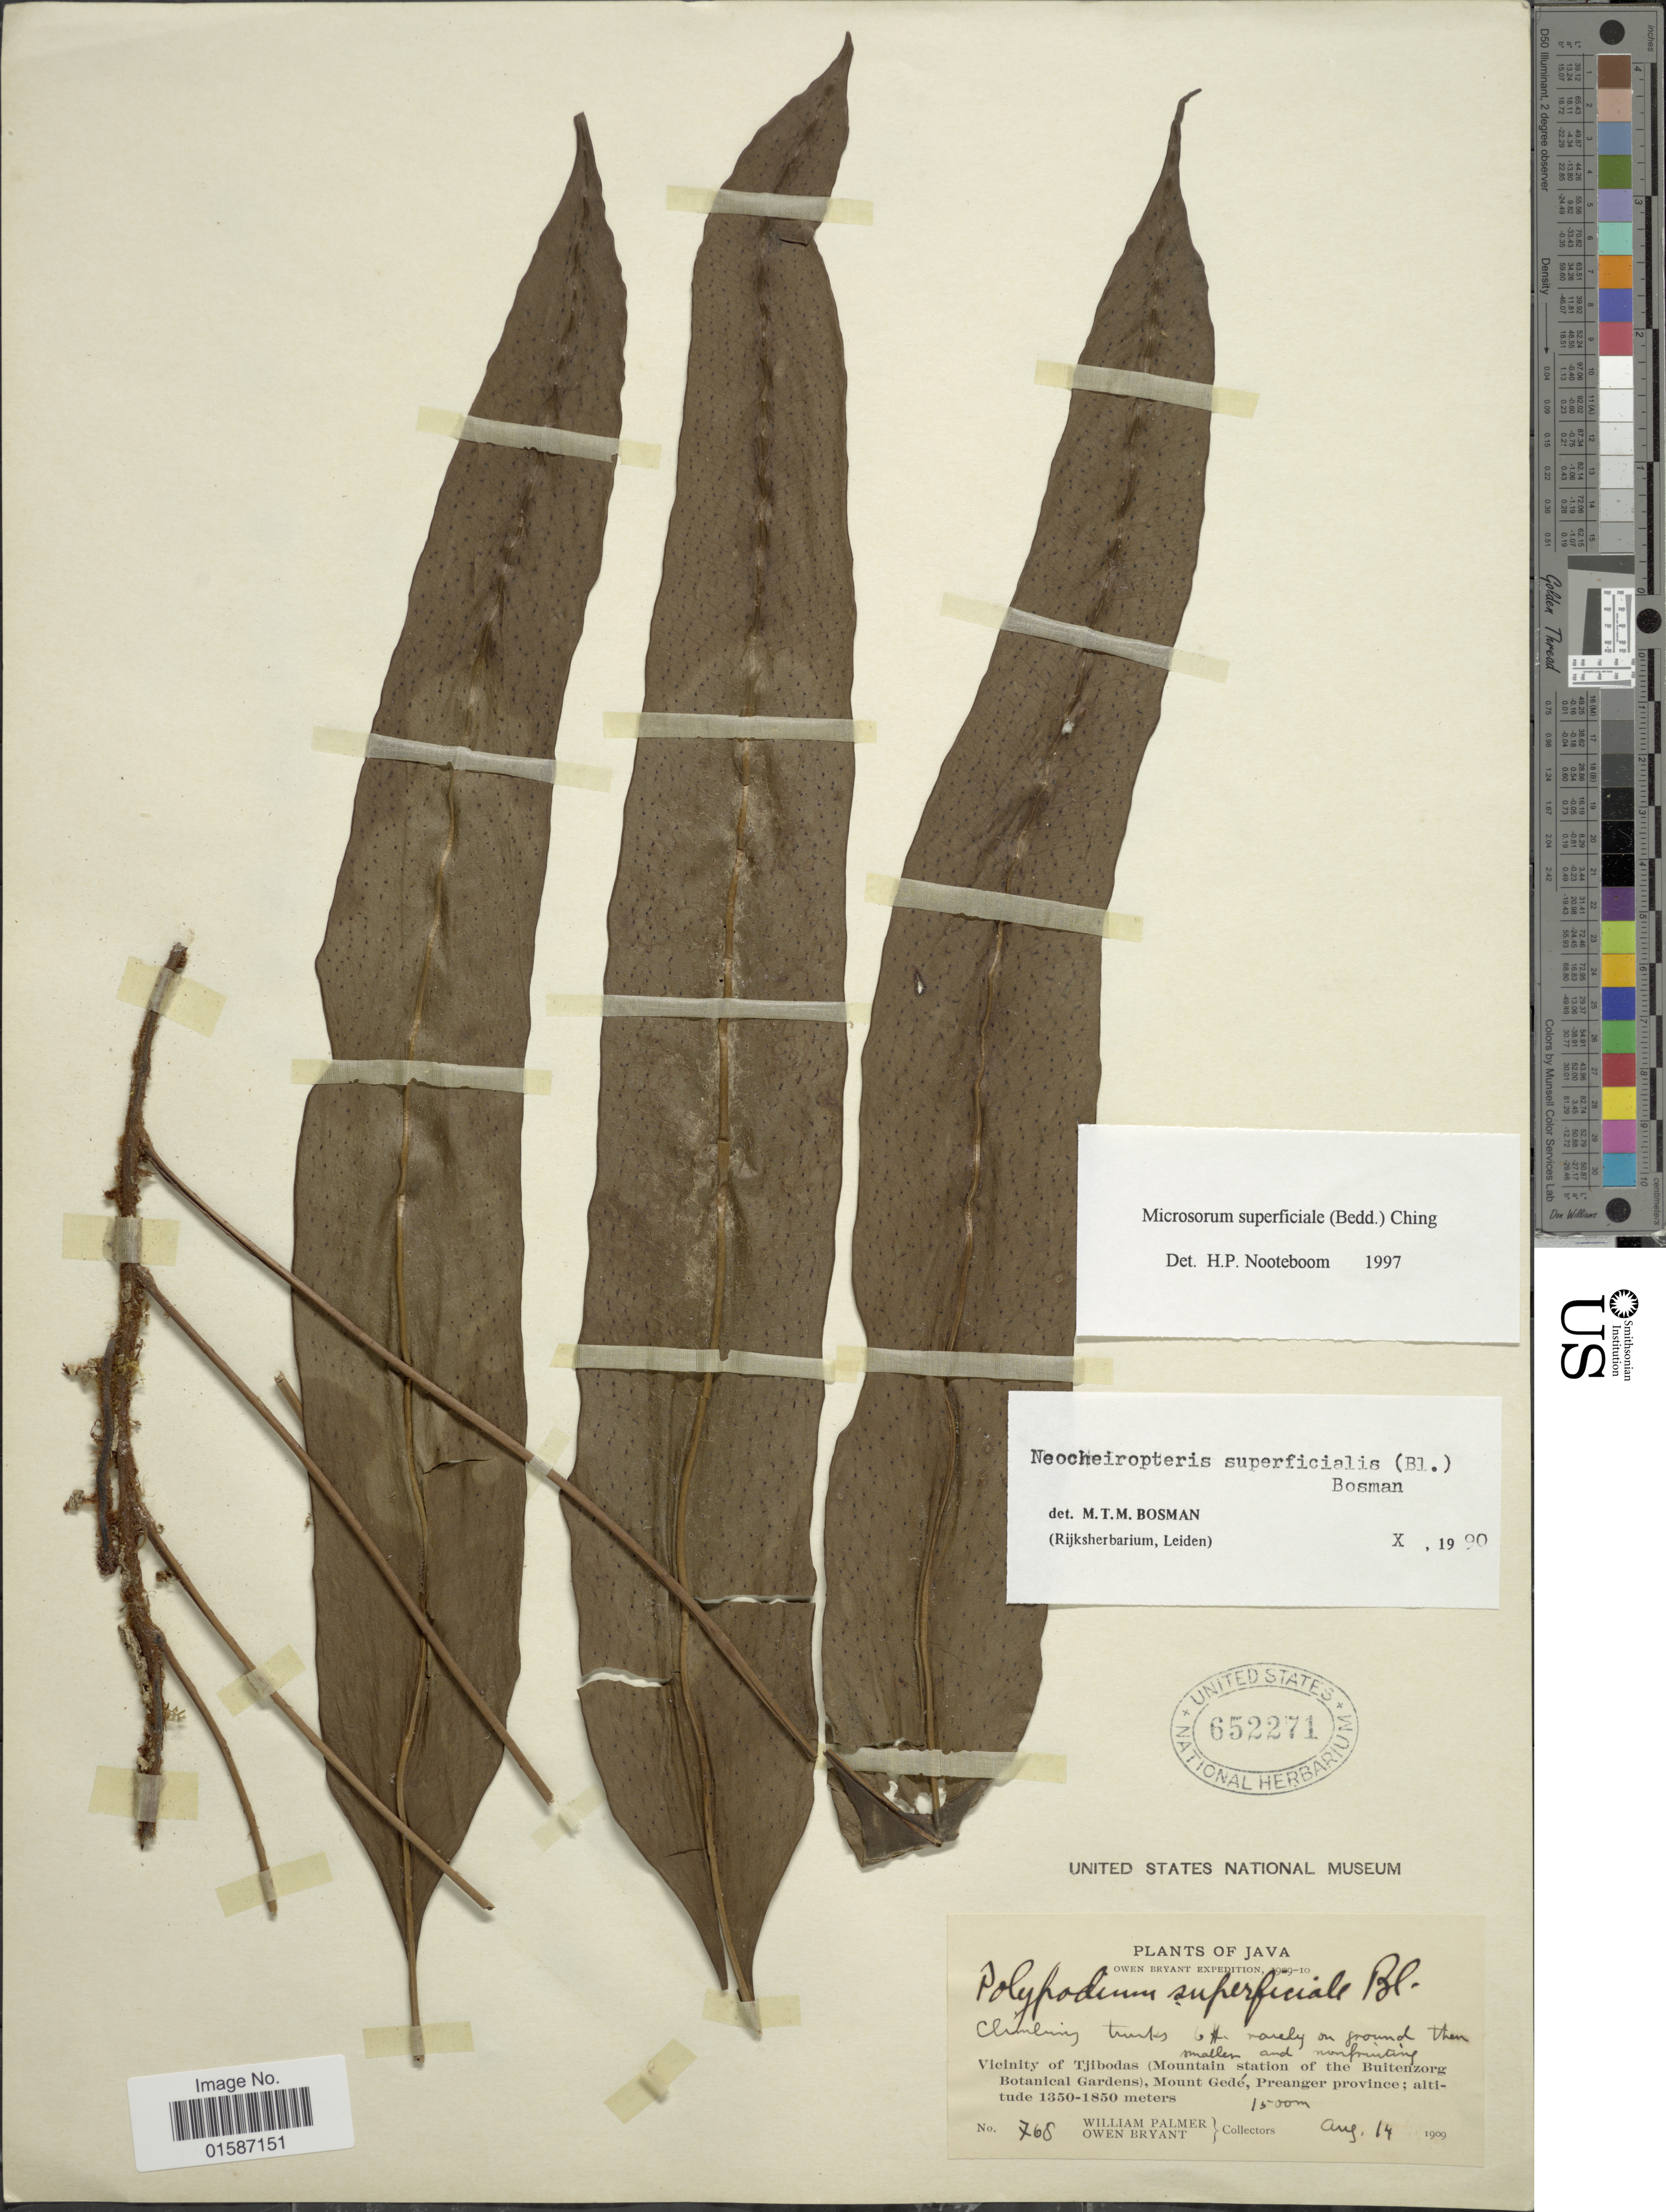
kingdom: Plantae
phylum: Tracheophyta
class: Polypodiopsida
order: Polypodiales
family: Polypodiaceae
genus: Lepidomicrosorium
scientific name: Lepidomicrosorium superficiale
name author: (Blume) Li S. Wang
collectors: W. Palmer & O. Bryant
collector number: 768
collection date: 1909-08-14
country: Indonesia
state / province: Java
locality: Vicinity of Tjibodas (Mountain station of the Buitenzorg Botanical Gardens), Mount Gedé, Preanger province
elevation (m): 1500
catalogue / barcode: US 652271